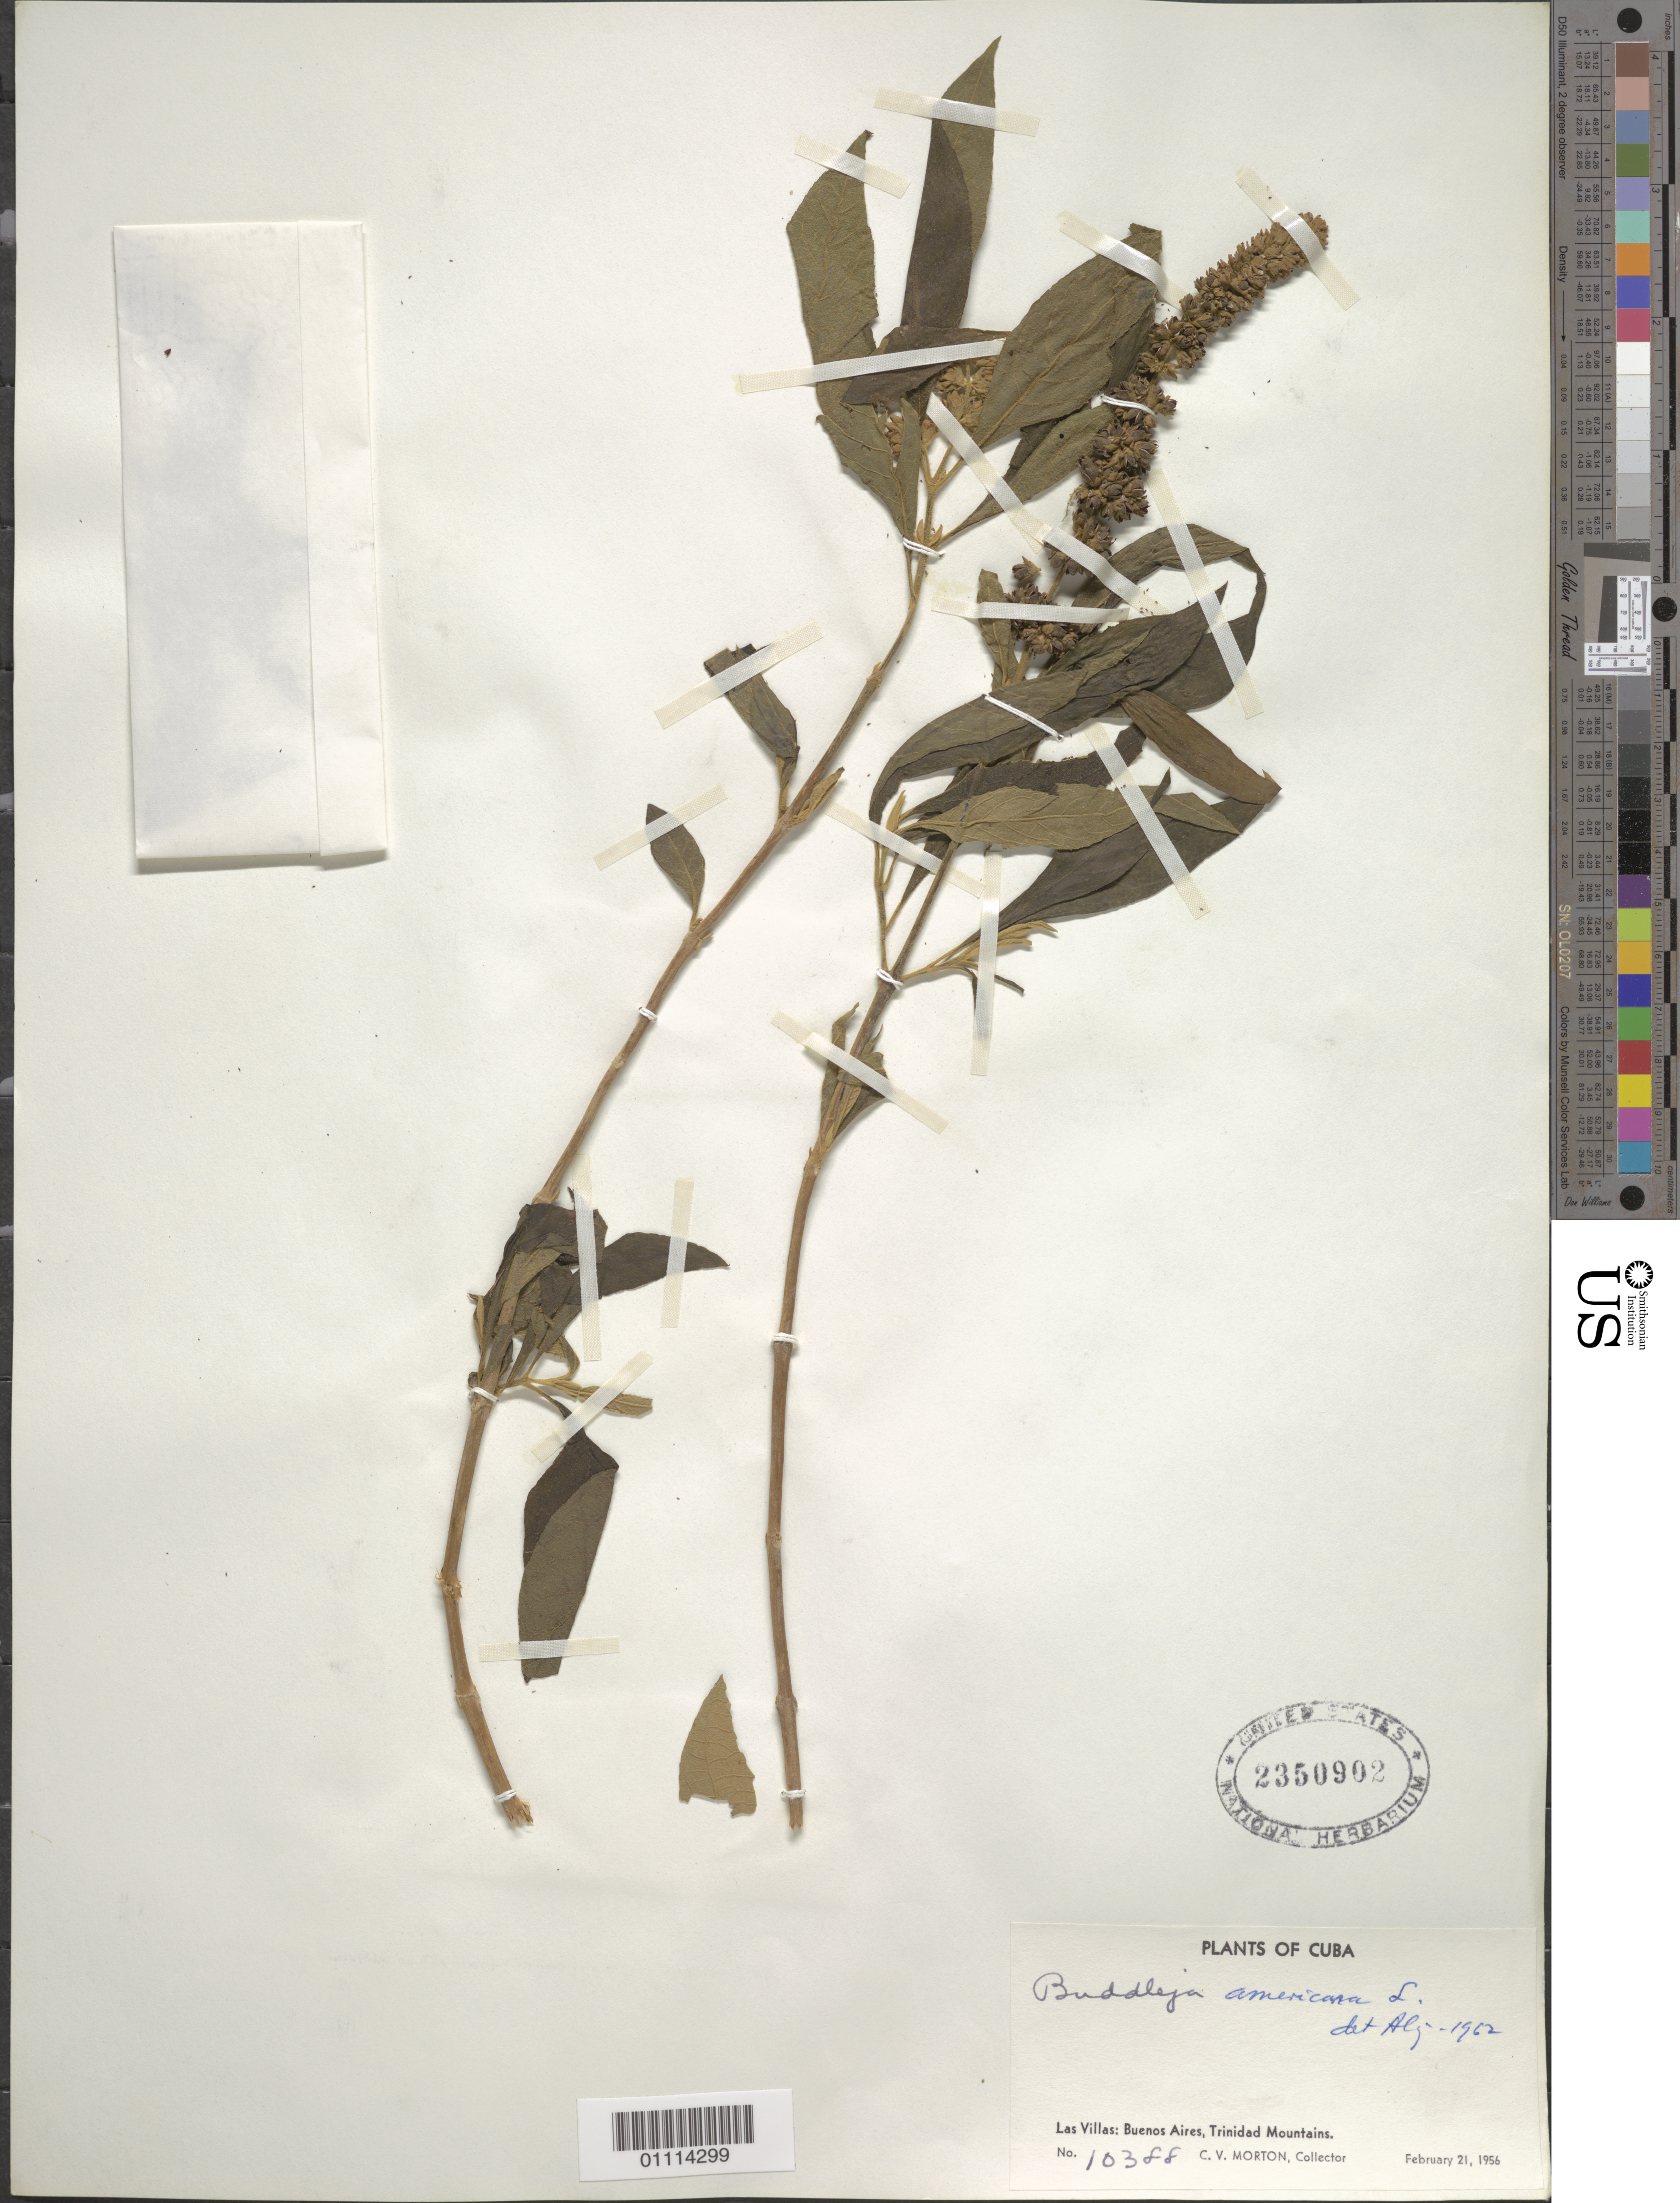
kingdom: Plantae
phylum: Tracheophyta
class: Magnoliopsida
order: Lamiales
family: Scrophulariaceae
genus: Buddleja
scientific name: Buddleja americana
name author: L.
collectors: C. V. Morton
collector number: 10388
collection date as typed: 21 Feb 1956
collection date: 1956-02-21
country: Cuba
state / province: Las Villas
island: Cuba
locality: Las Villas: Buenos Aires, Trinidad Mountains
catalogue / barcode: US 2350902